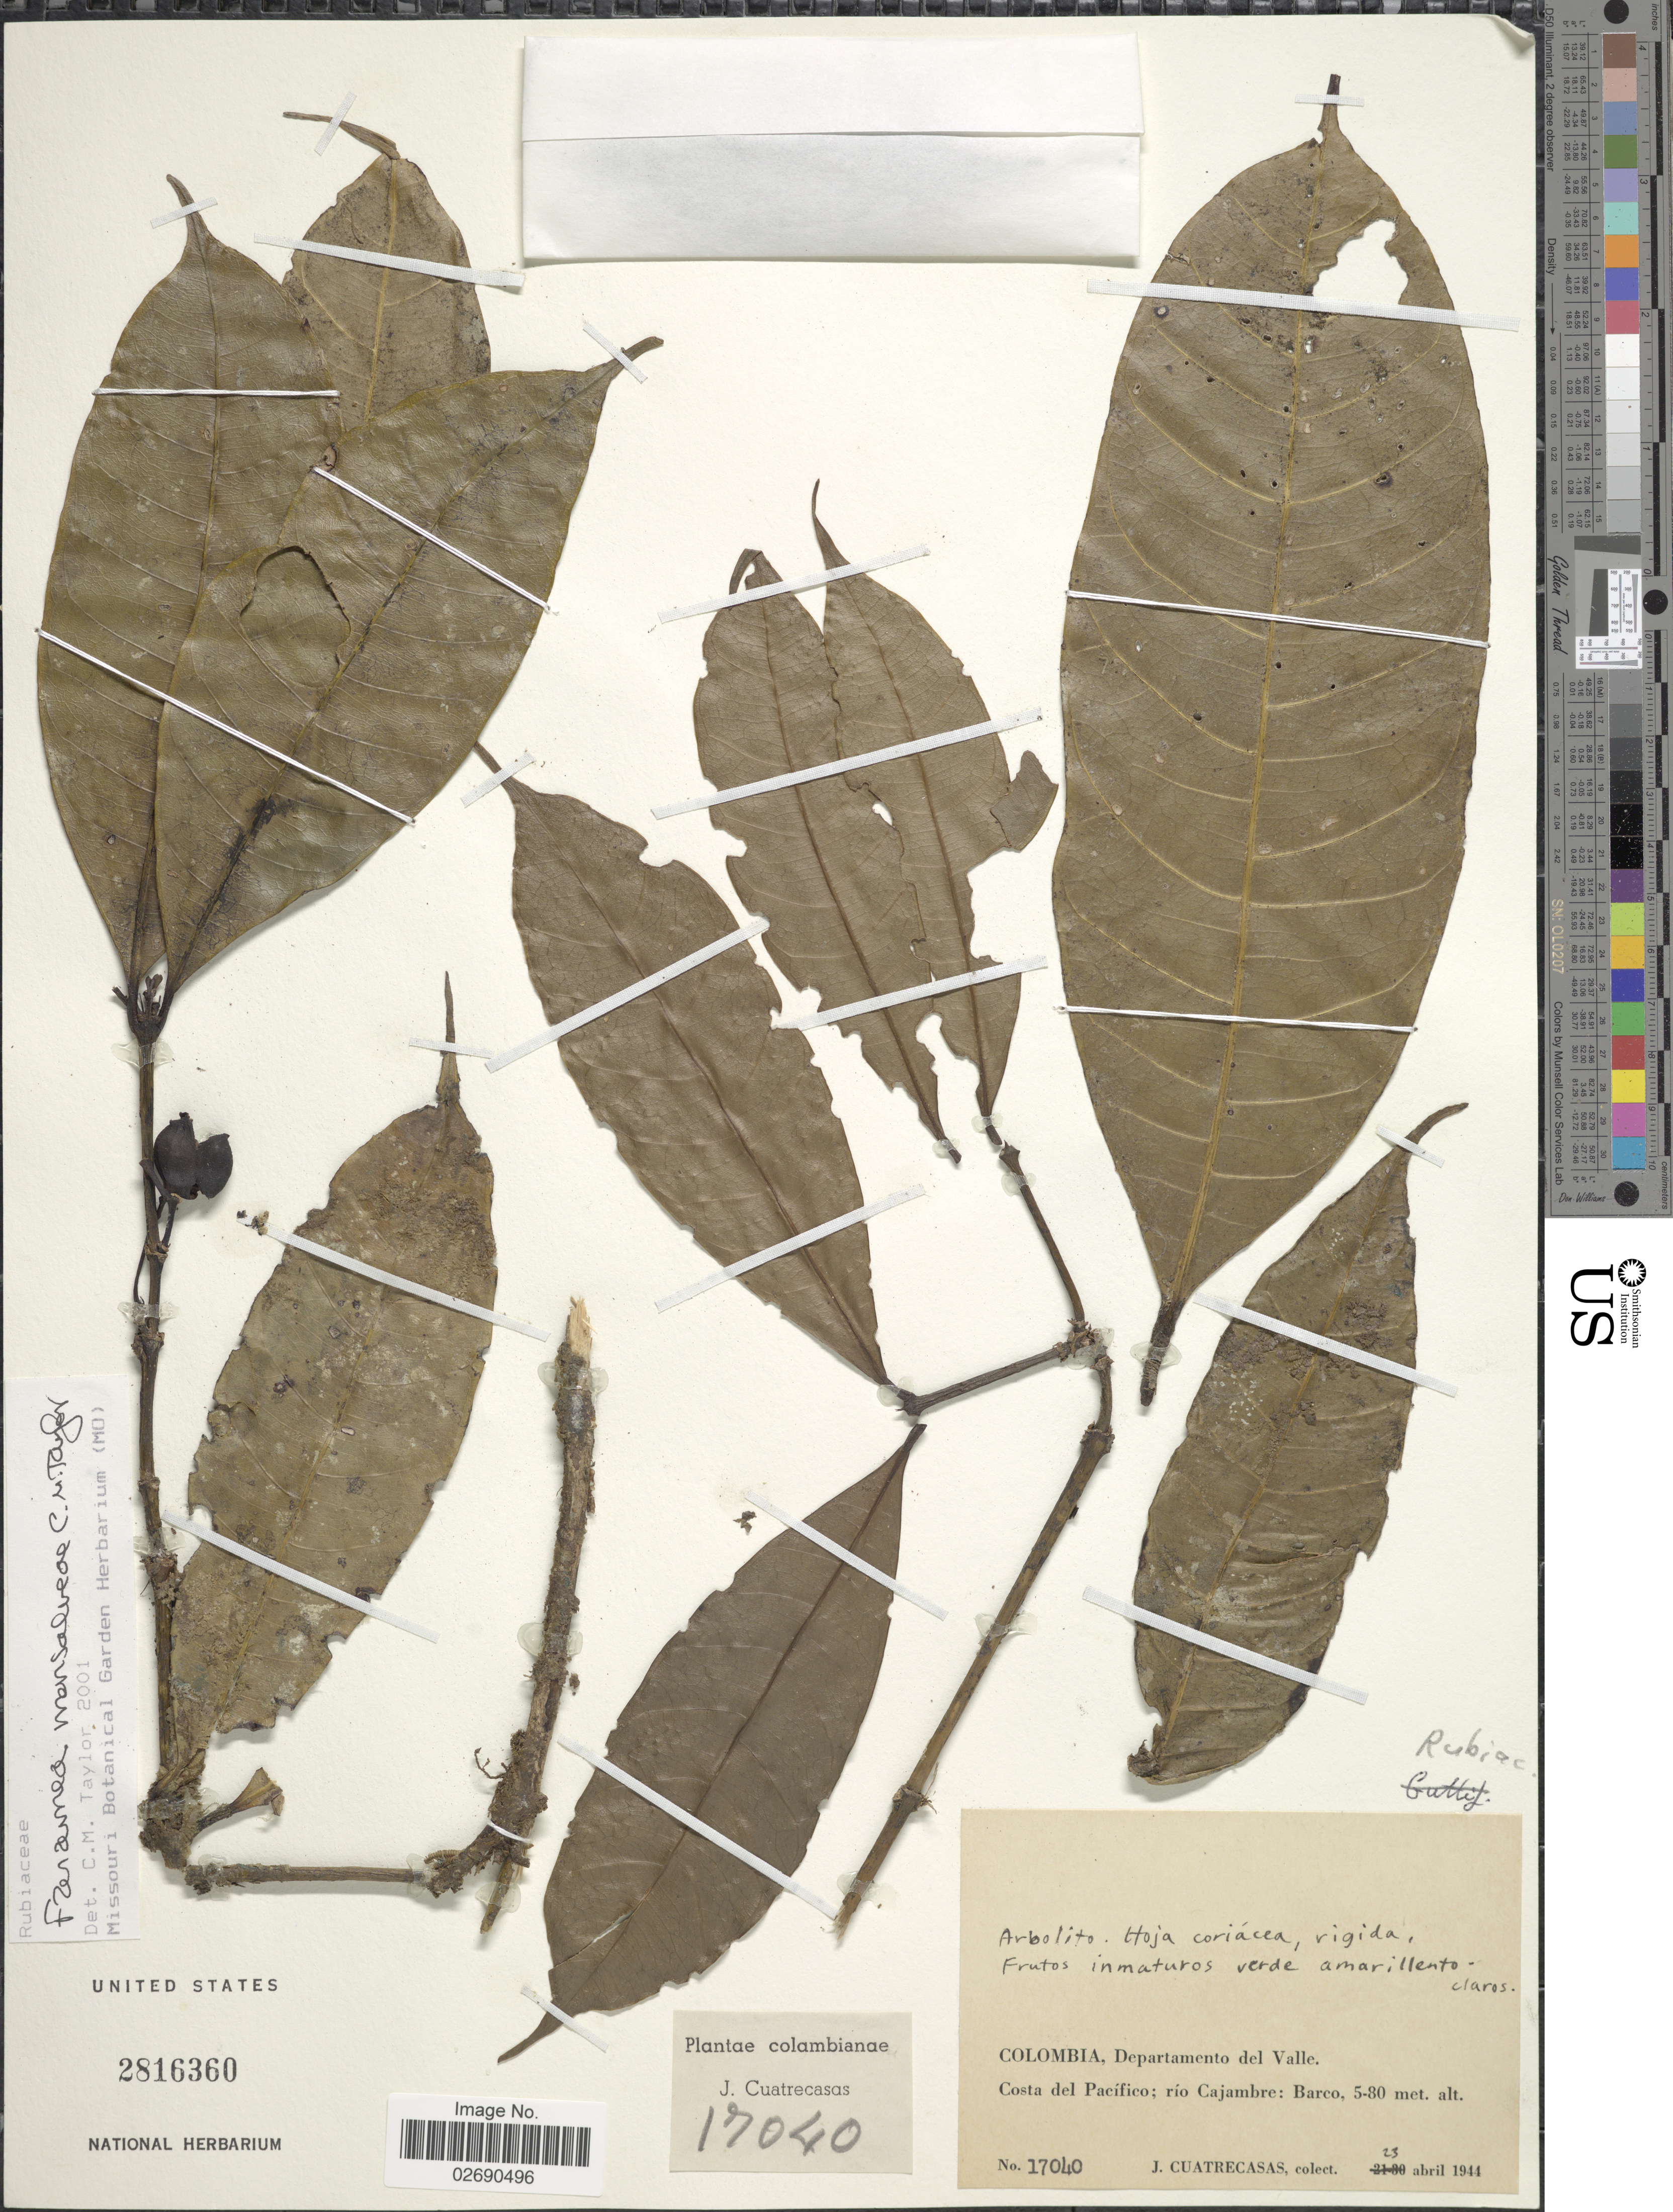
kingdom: Plantae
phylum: Tracheophyta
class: Magnoliopsida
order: Gentianales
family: Rubiaceae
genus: Faramea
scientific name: Faramea monsalveae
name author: C.M. Taylor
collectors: J. Cuatrecasas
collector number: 17040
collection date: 1944-04-23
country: Colombia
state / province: Valle del Cauca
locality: Departamento del Valle, Costa del Pacifico; rio Cajambre: Barco.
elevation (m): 5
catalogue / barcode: US 2816360